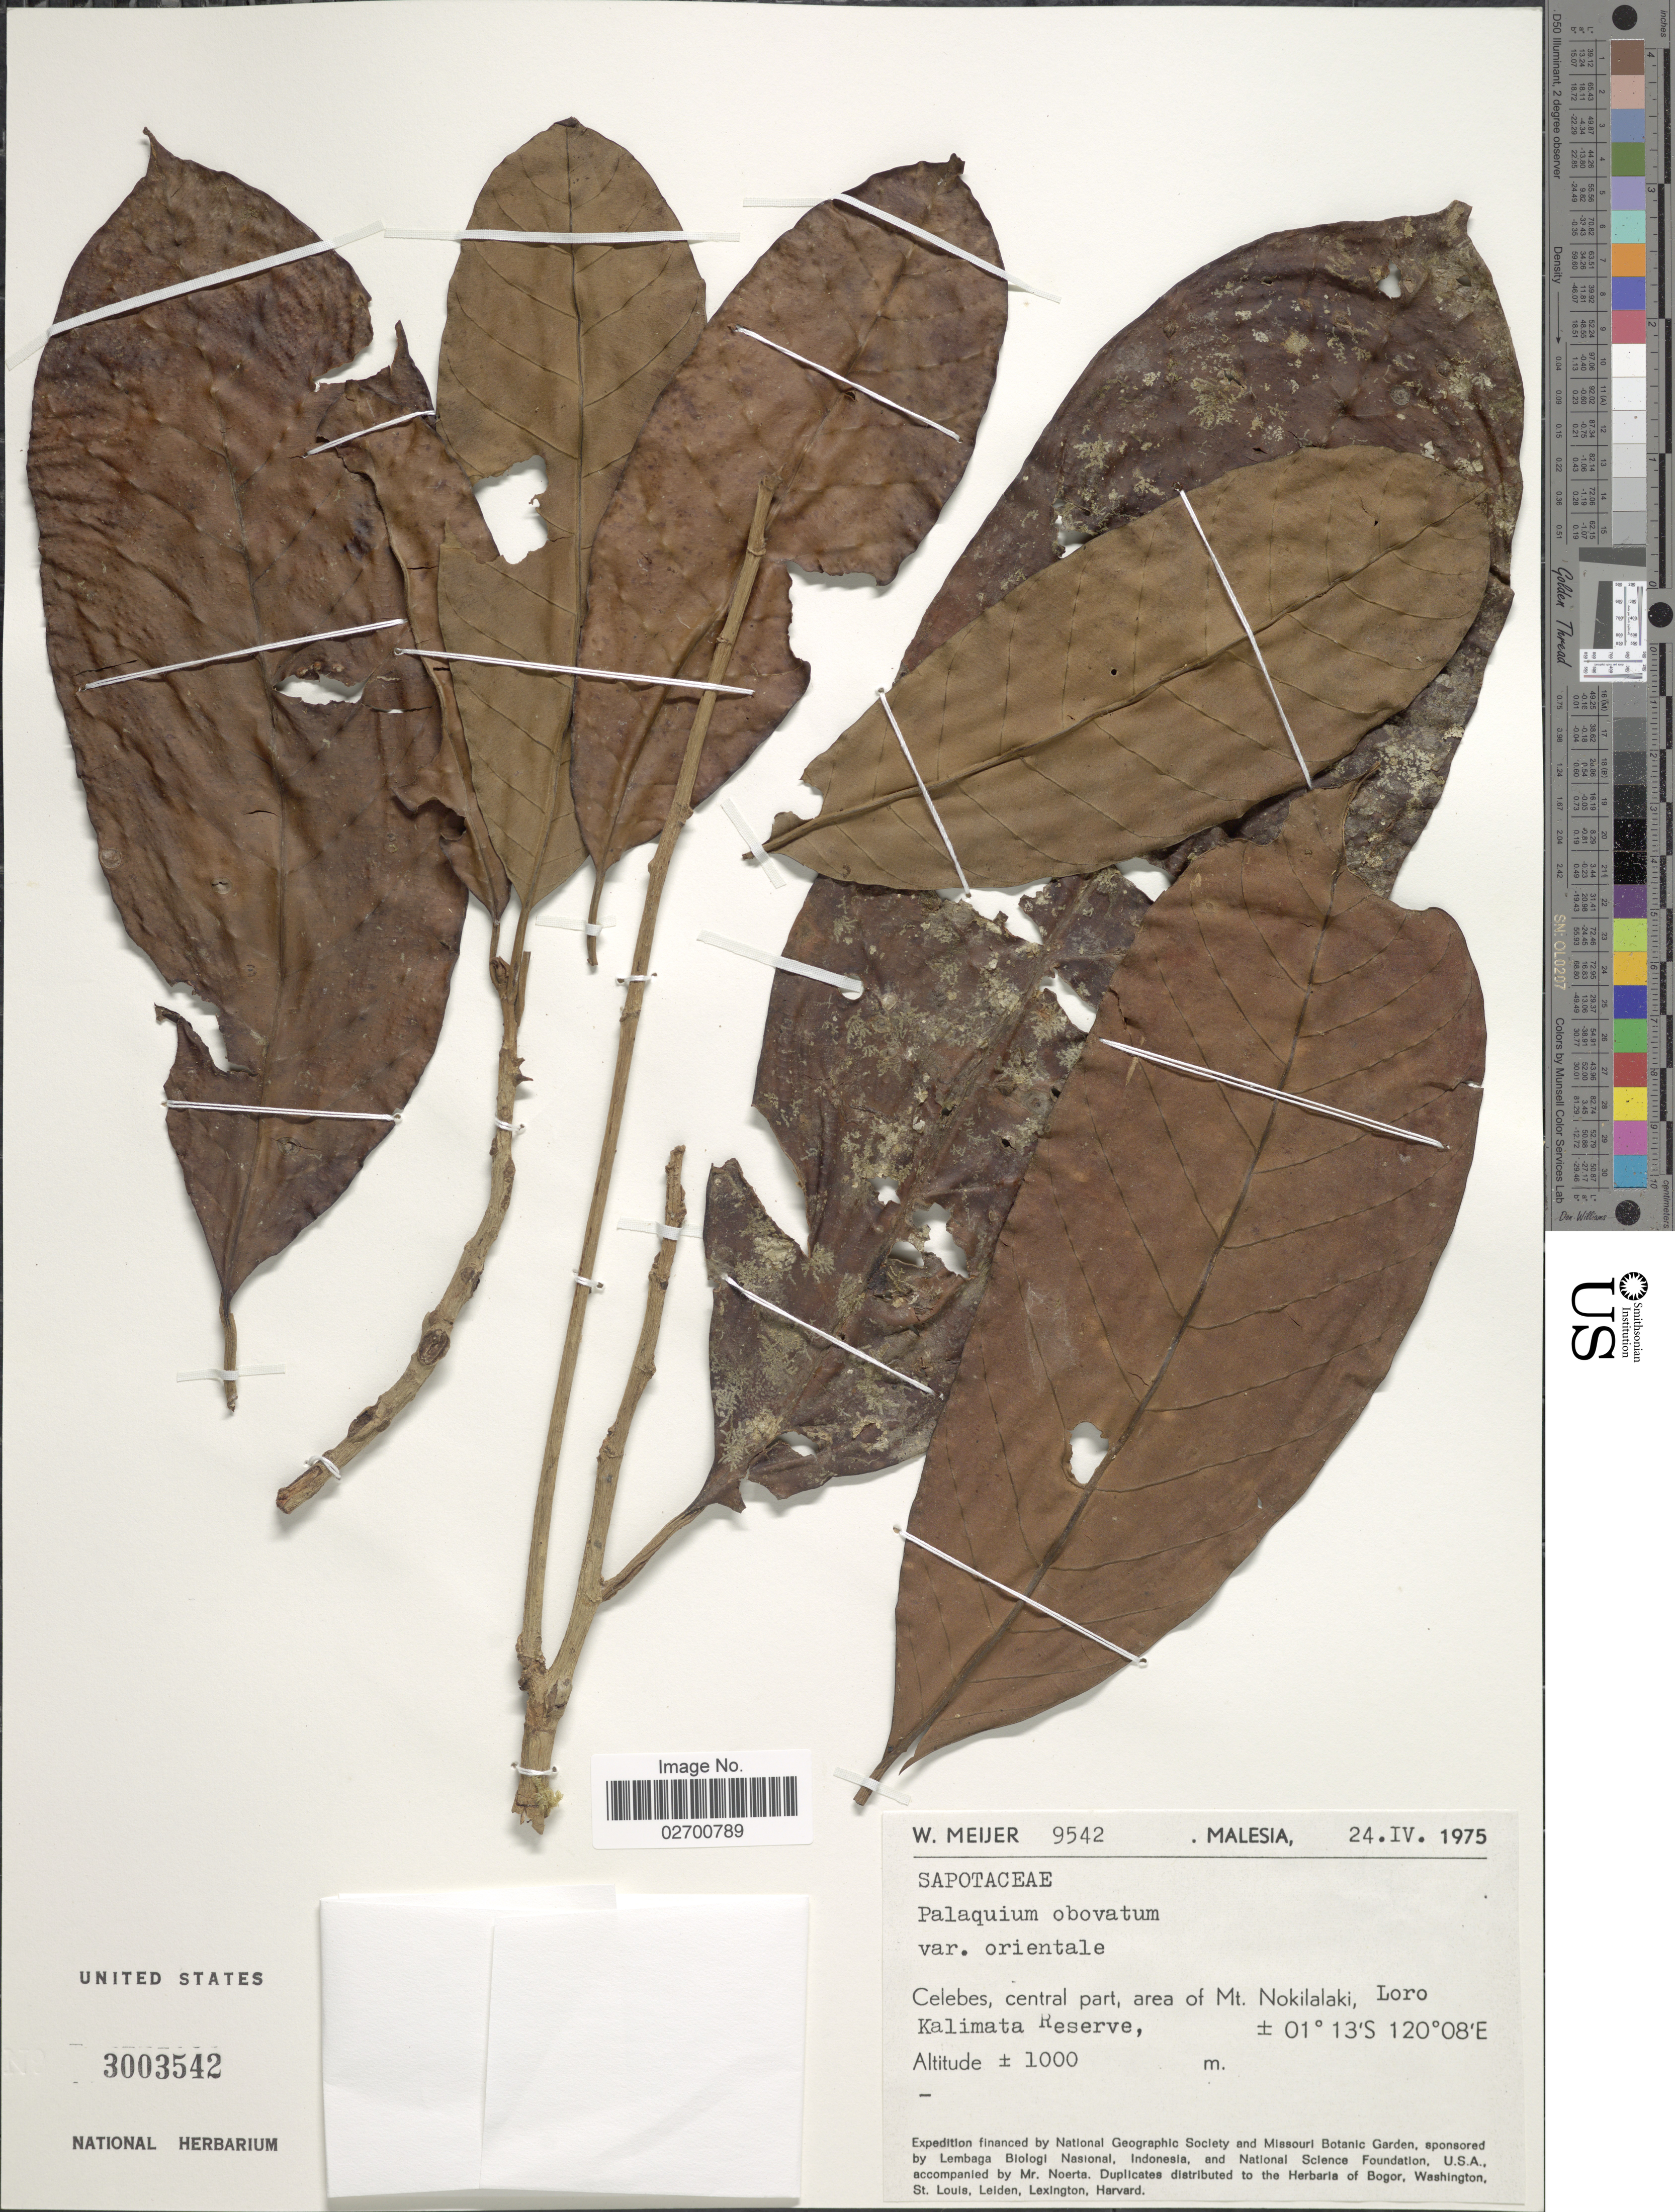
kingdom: Plantae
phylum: Tracheophyta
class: Magnoliopsida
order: Ericales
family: Sapotaceae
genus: Palaquium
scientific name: Palaquium obovatum var. orientale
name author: H.J. Lam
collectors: W. Meijer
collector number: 9542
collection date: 1975-04-24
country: Malaysia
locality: Celebes, central part area of Mt. Nokilalaki, Loro, Kalimata Reserve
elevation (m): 1000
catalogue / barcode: US 3003542